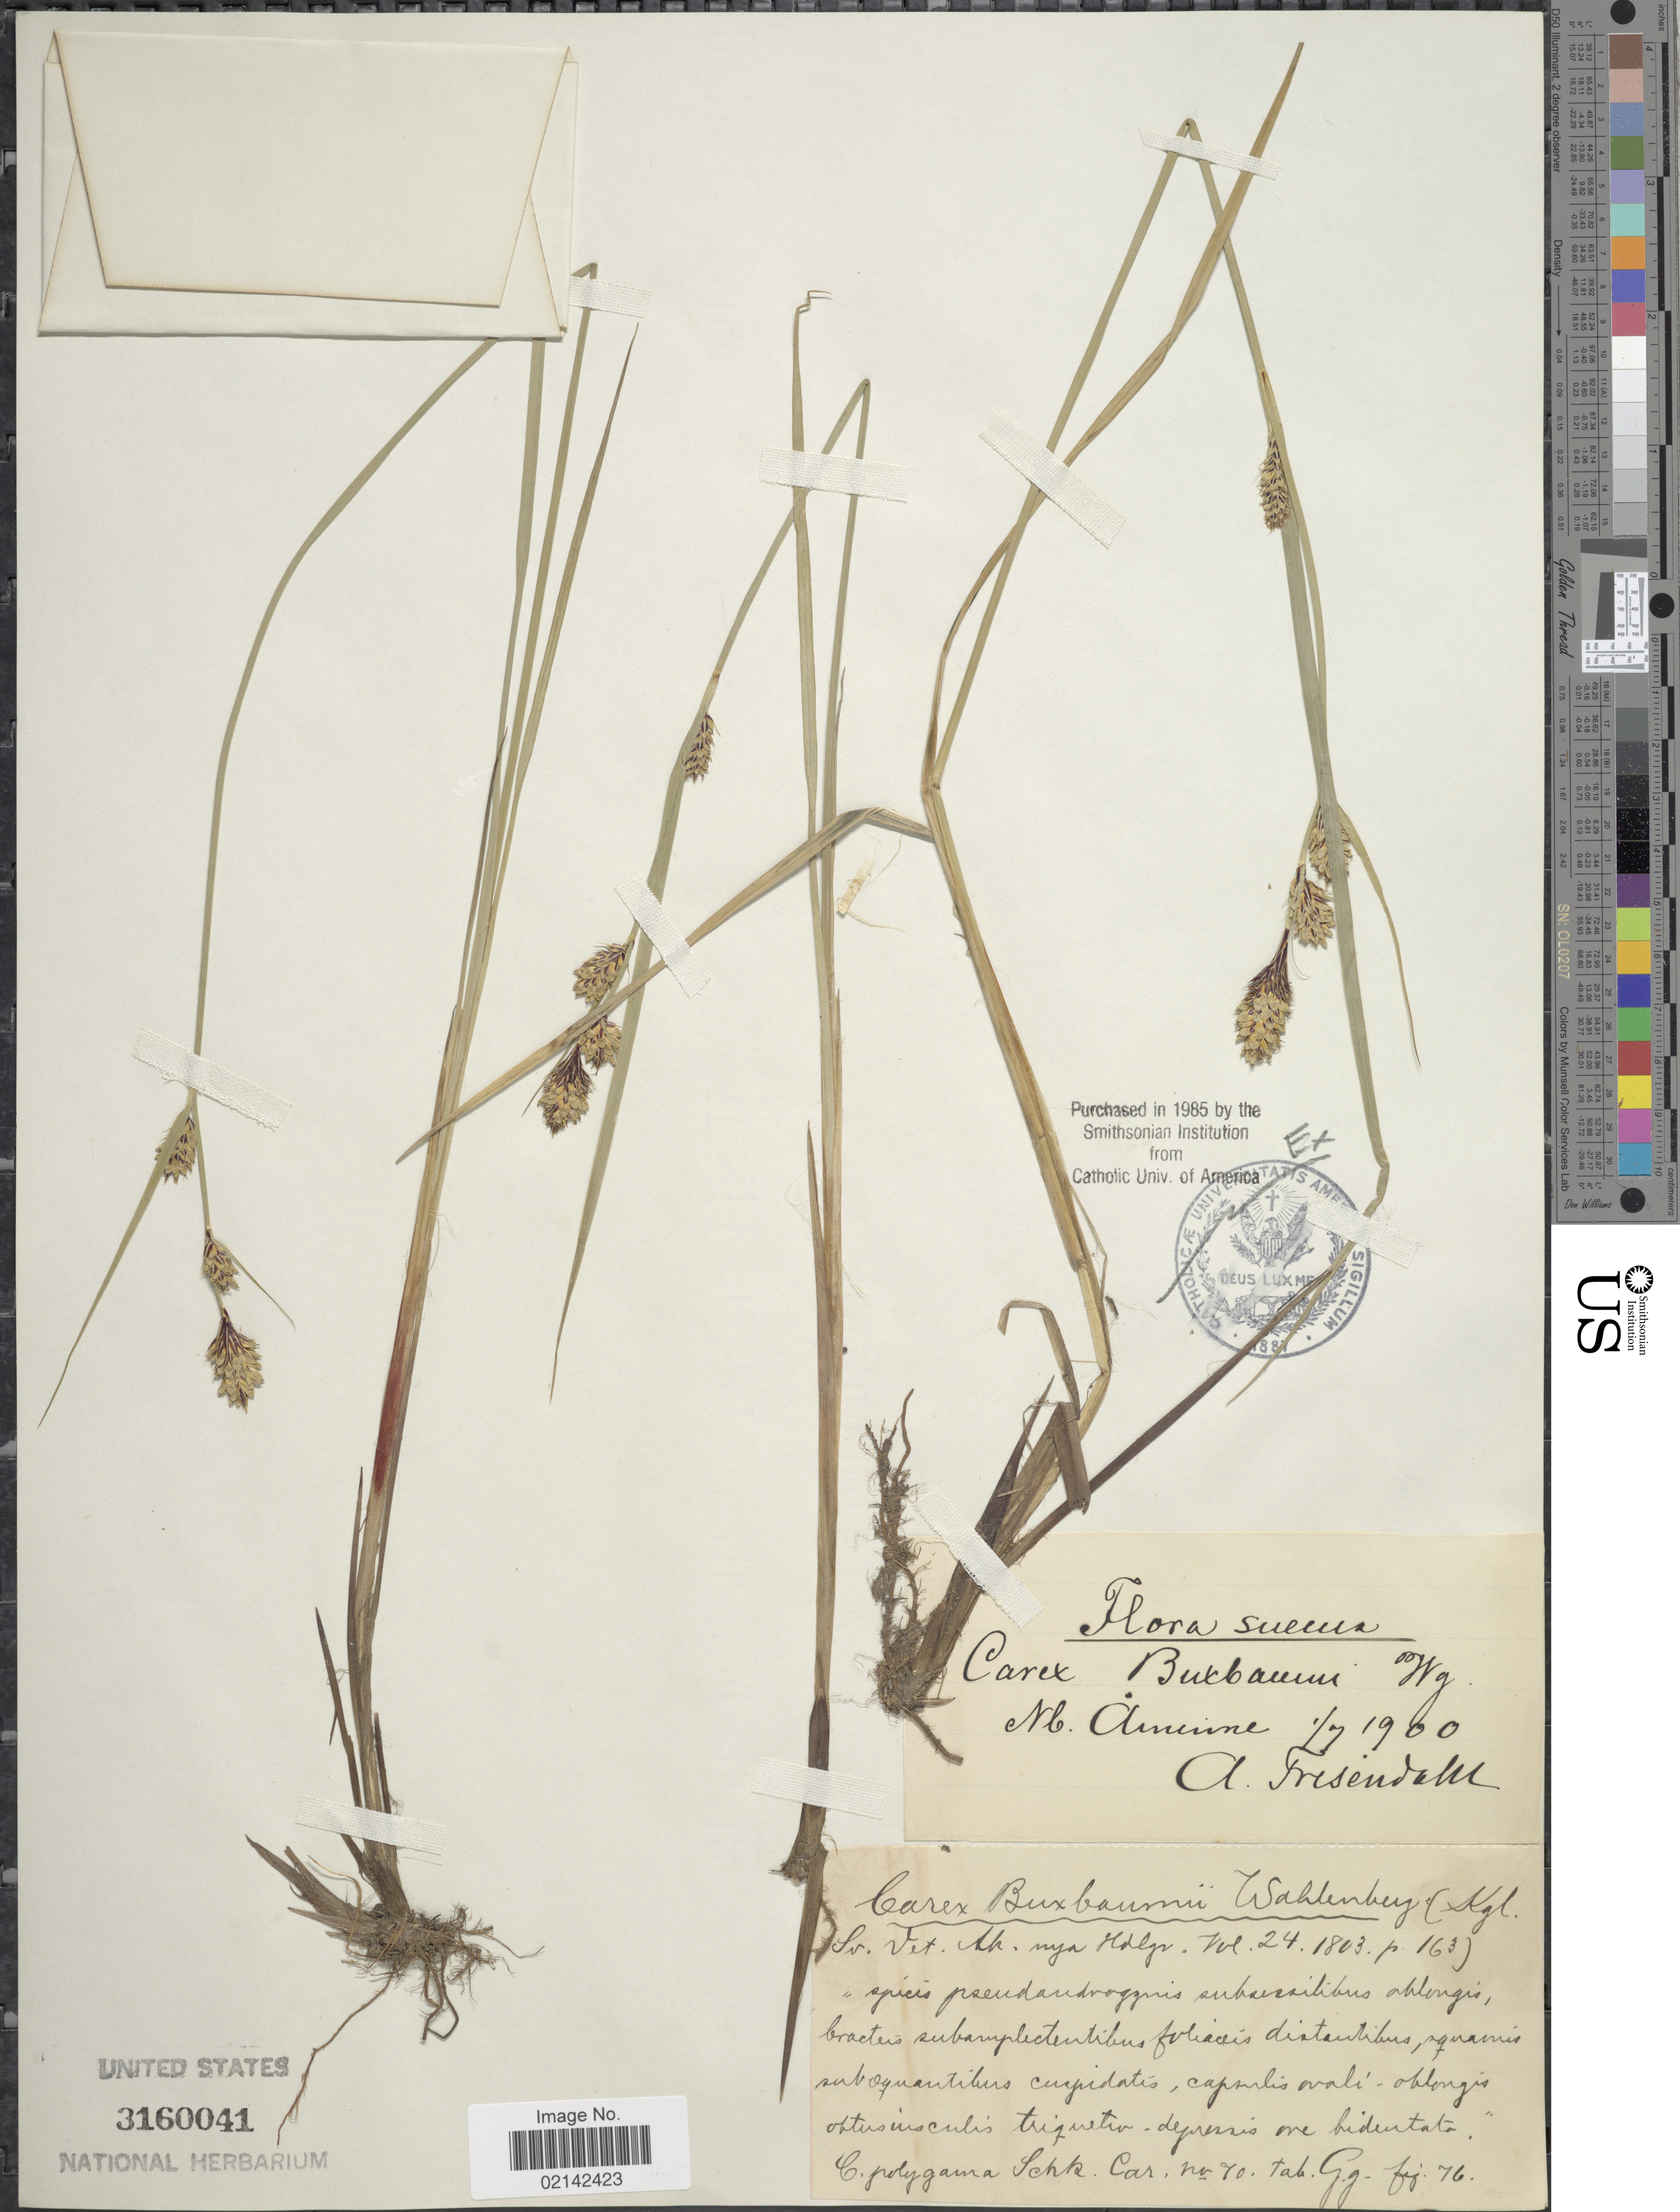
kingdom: Plantae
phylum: Tracheophyta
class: Liliopsida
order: Poales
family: Cyperaceae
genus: Carex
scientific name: Carex buxbaumii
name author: Wahlenb.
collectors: A. Frisendahl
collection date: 1900-07-01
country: Sweden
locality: Suecia, Nb. Anime [interpreted]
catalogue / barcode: US 3160041